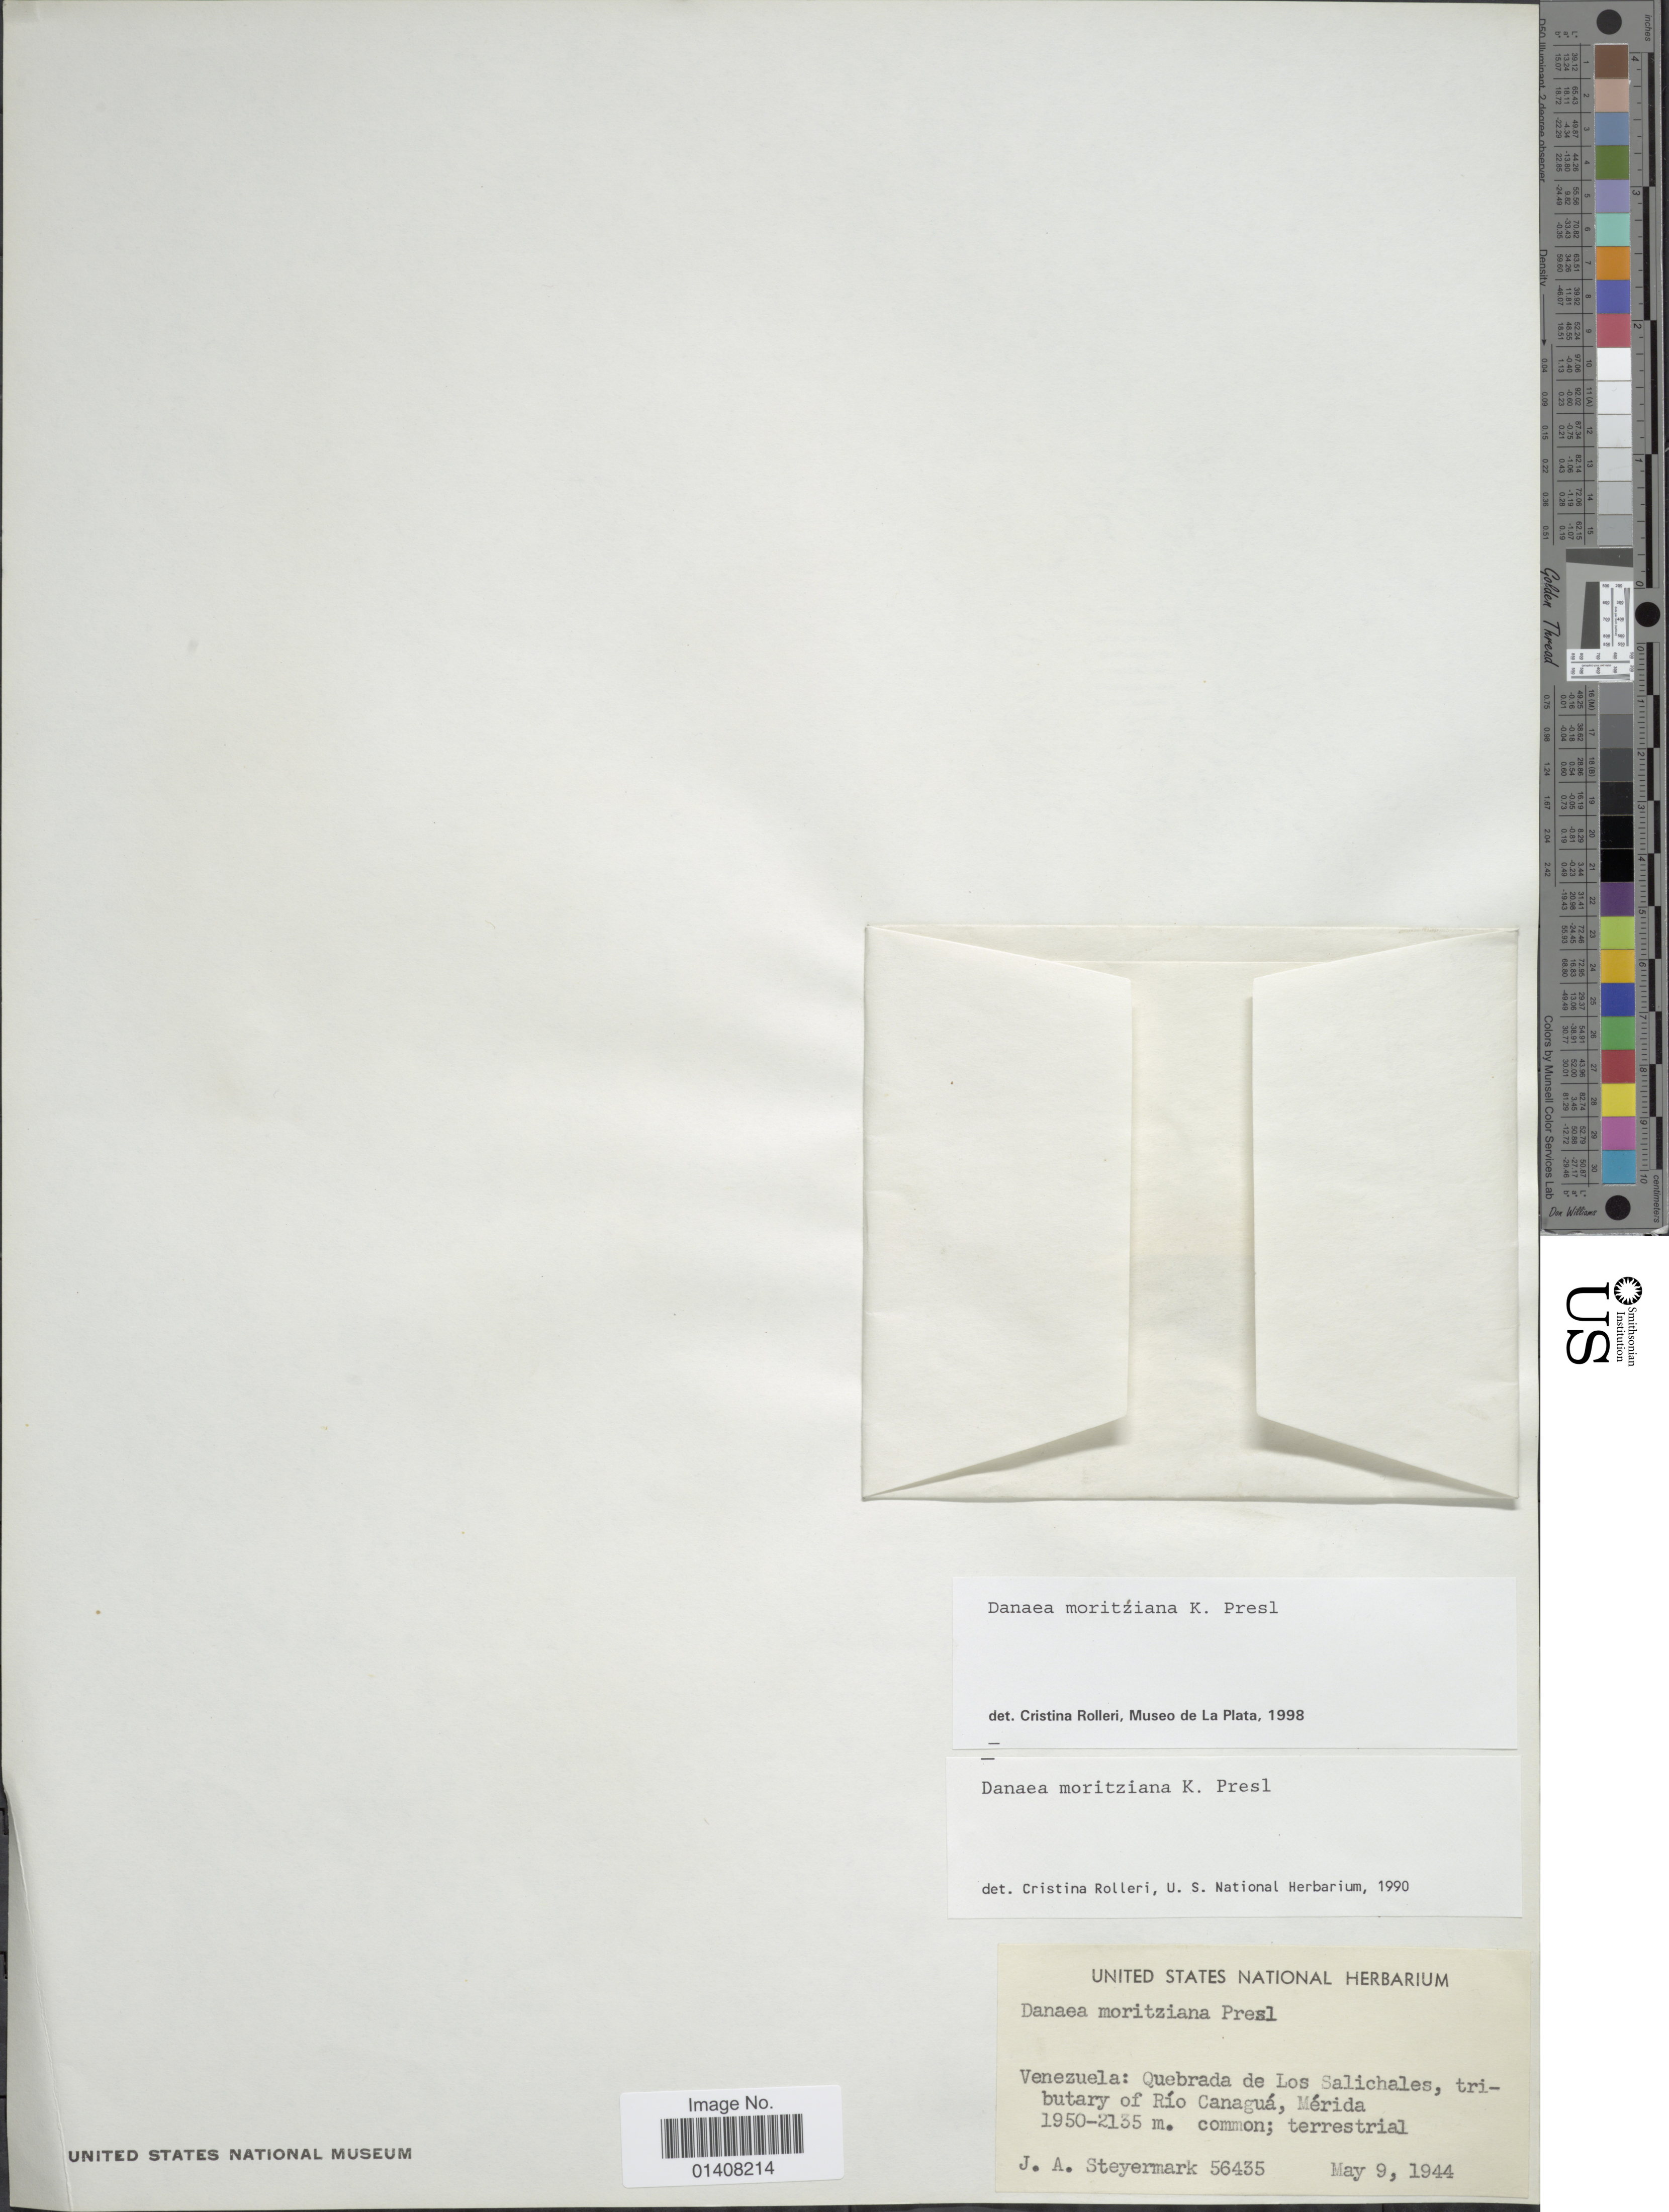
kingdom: Plantae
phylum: Tracheophyta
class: Polypodiopsida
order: Marattiales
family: Marattiaceae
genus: Danaea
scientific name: Danaea moritziana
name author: C. Presl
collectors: J. Steyermark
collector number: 56435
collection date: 1944-05-09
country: Venezuela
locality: Venezuela: Quebrada de Los Salichales, tributary of Rio Canagua, Mérida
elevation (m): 1950